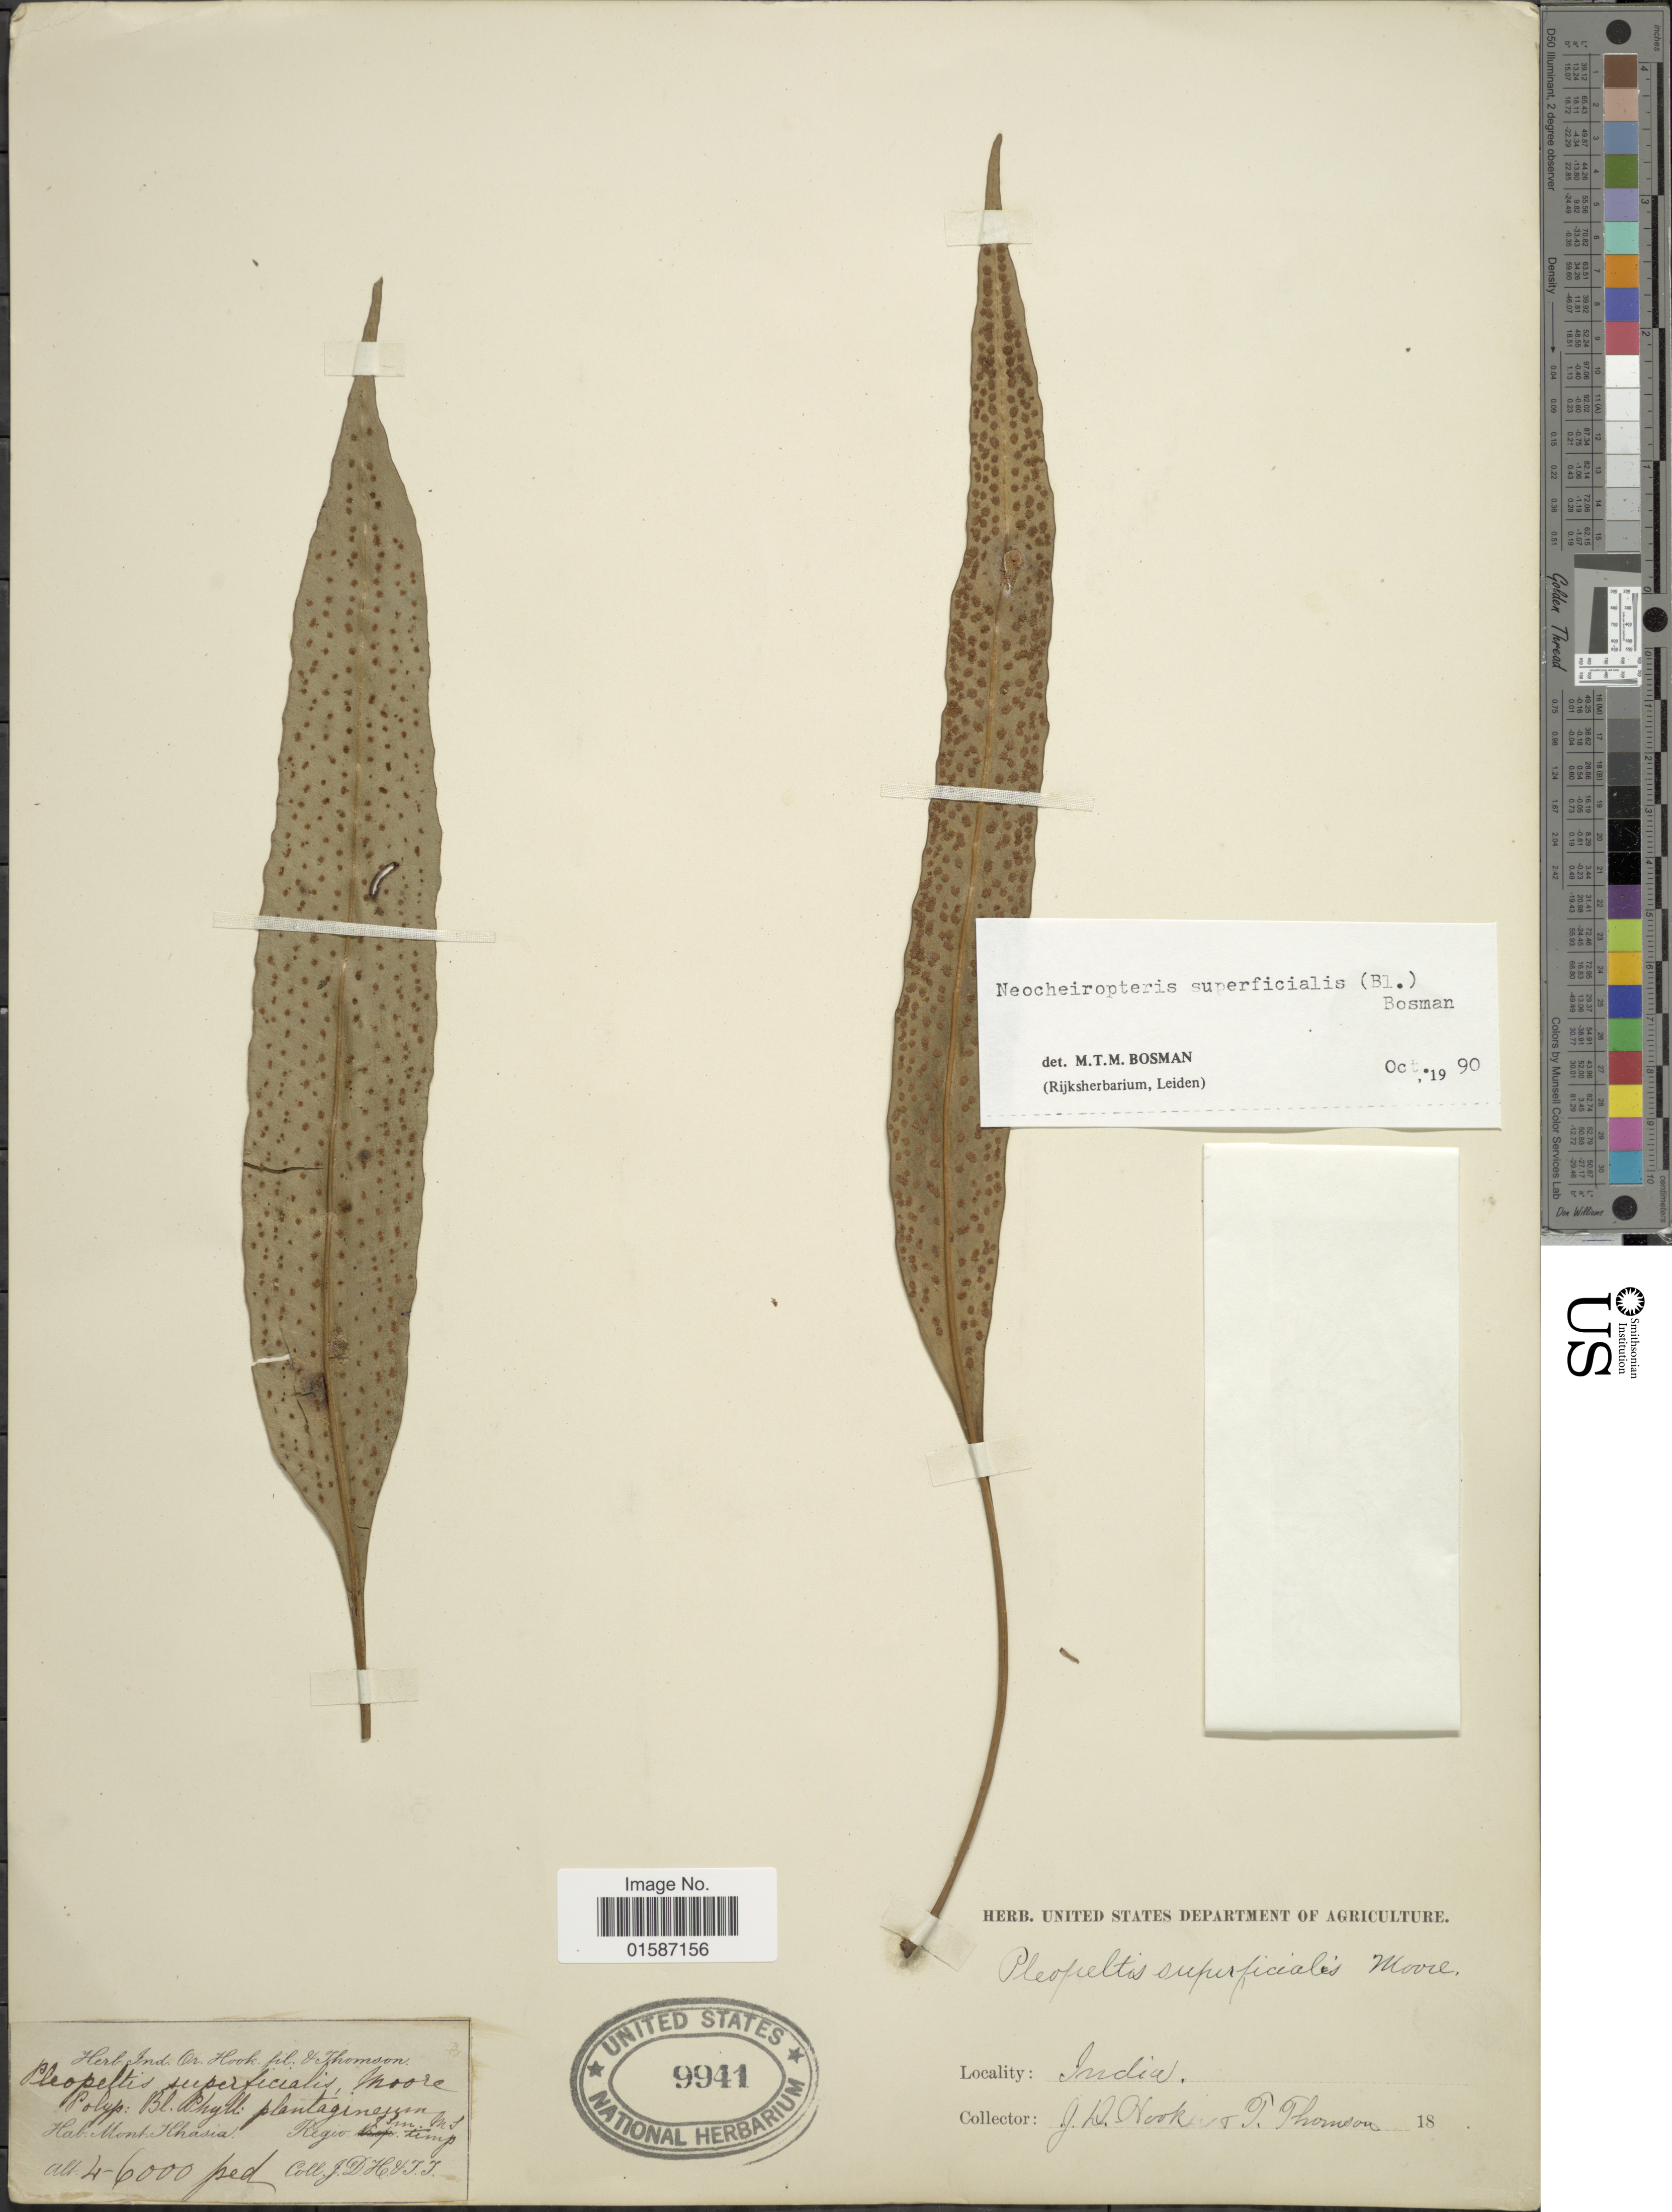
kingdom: Plantae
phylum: Tracheophyta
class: Polypodiopsida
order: Polypodiales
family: Polypodiaceae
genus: Lepidomicrosorium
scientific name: Lepidomicrosorium superficiale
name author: (Blume) Li S. Wang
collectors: J. D. Hooker & T. Thomson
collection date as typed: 18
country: India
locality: Mont Khasia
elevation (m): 1219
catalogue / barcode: US 9941